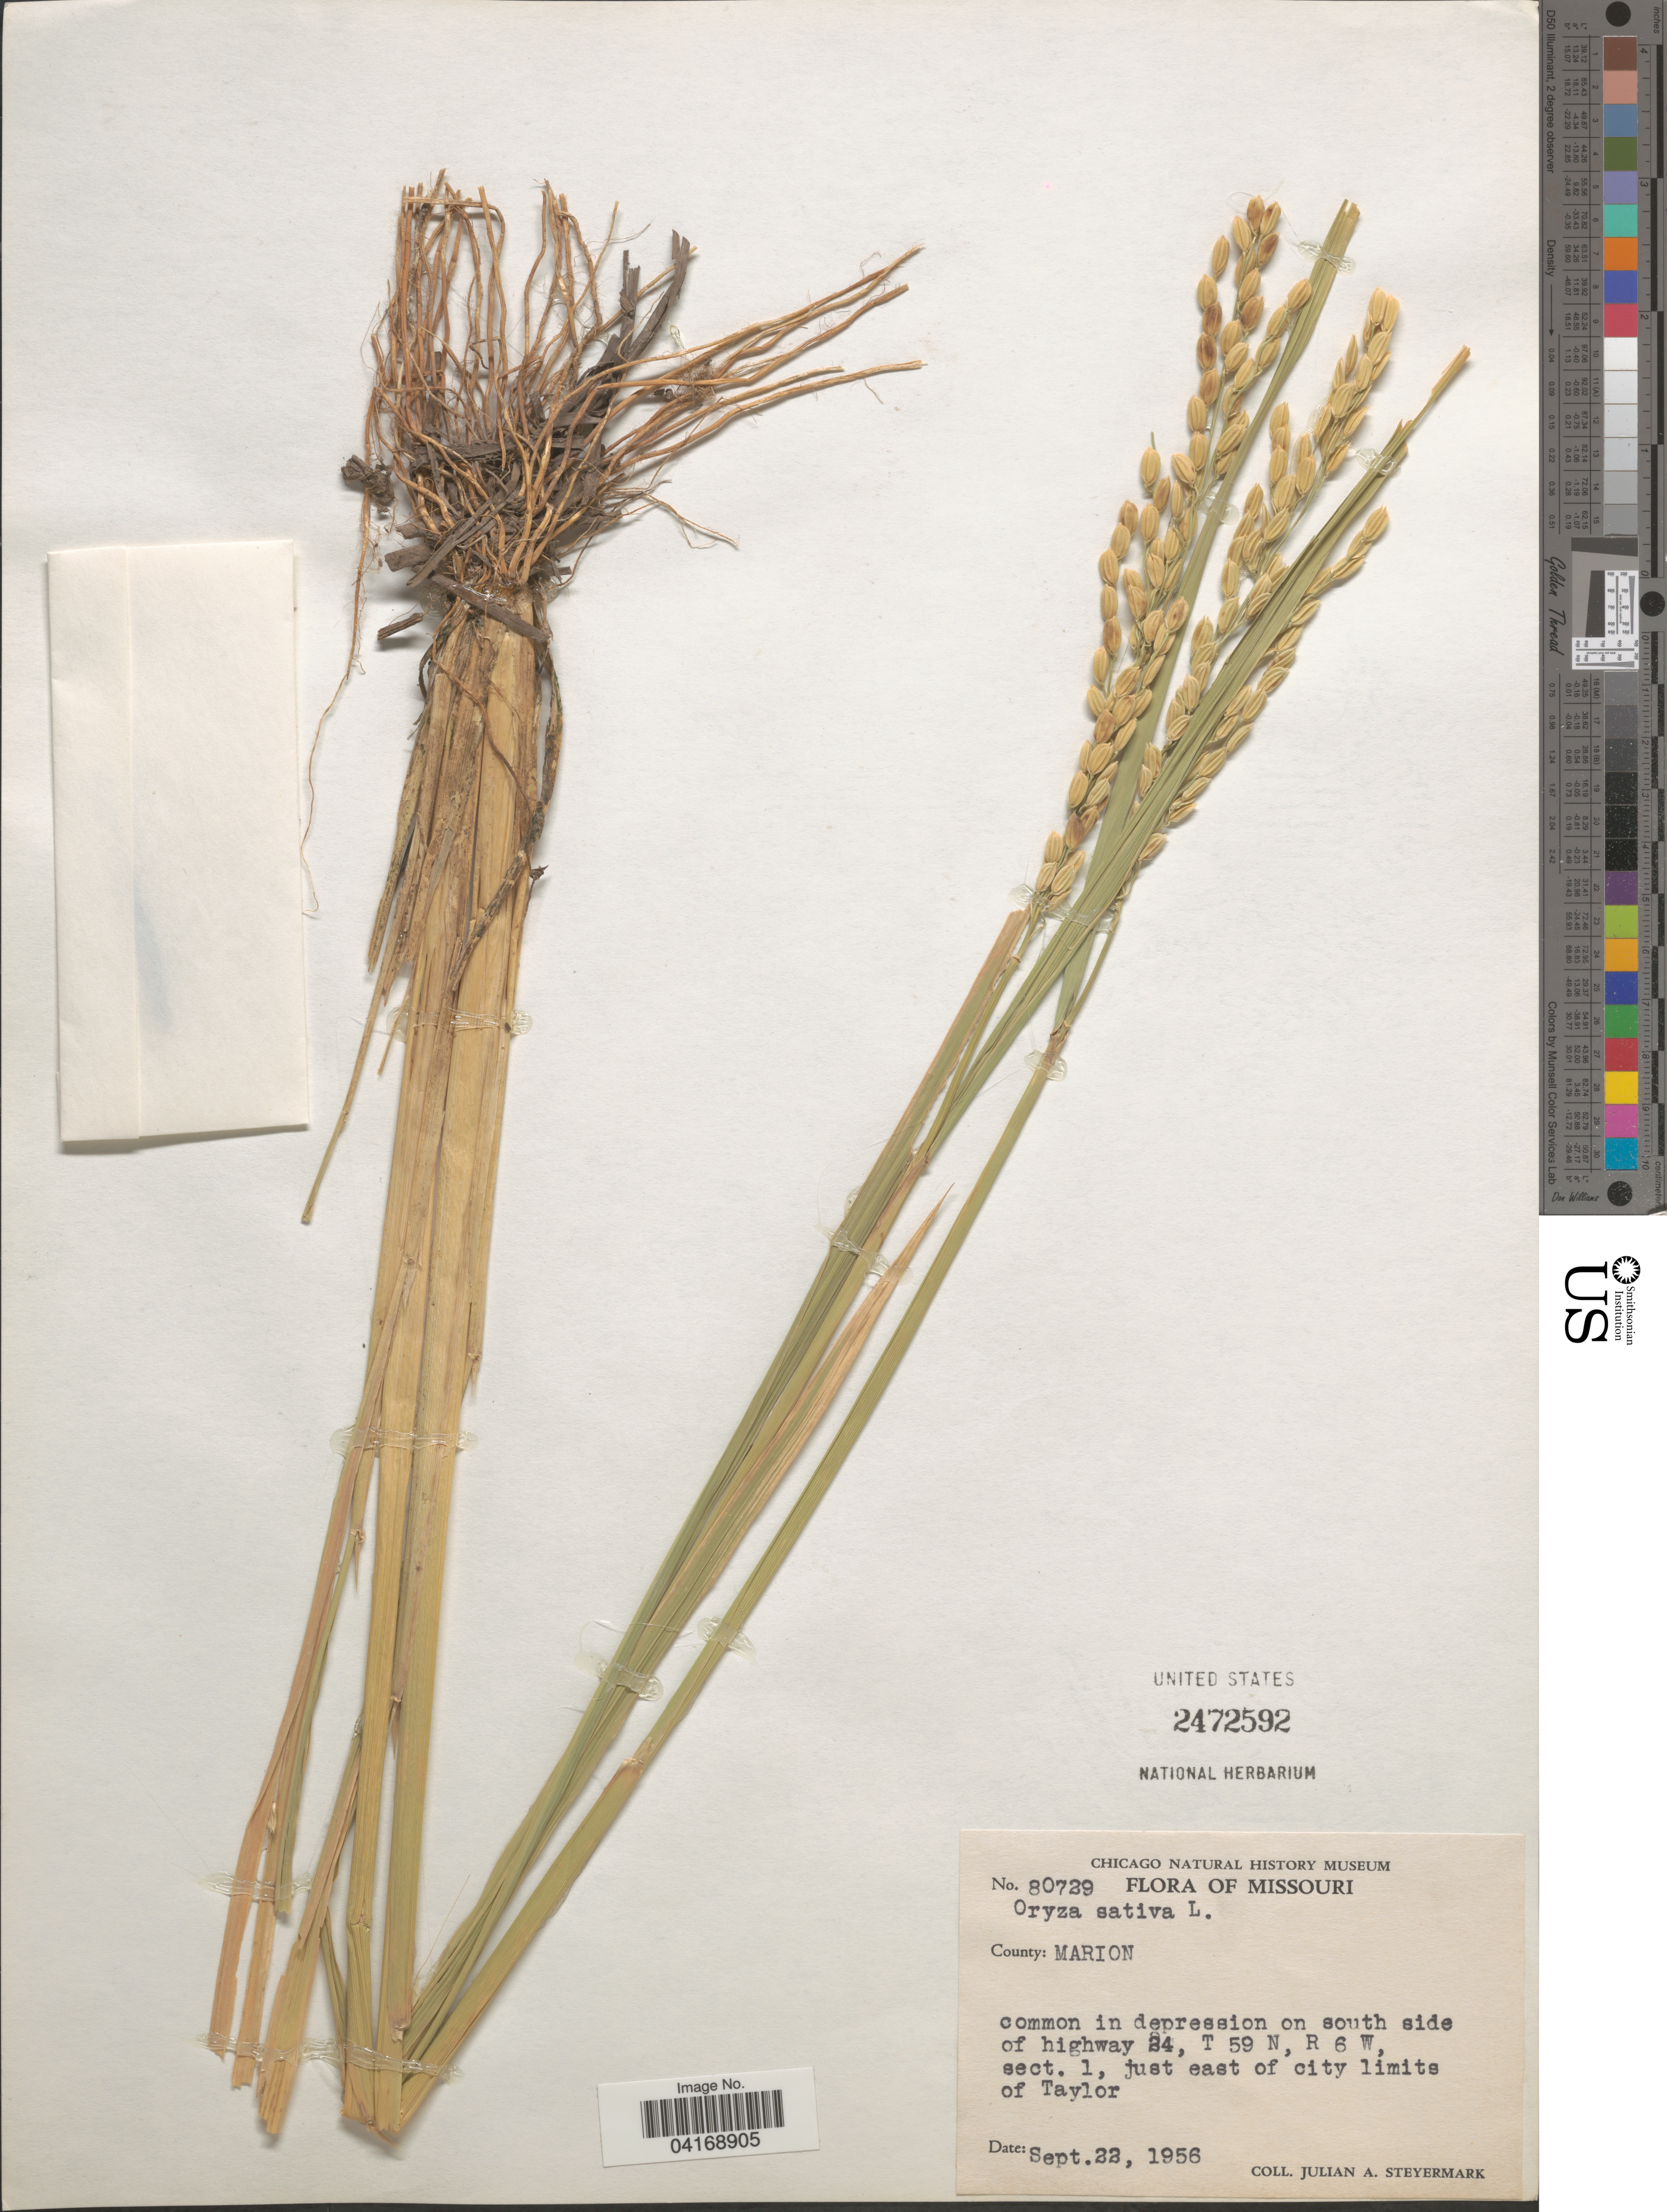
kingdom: Plantae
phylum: Tracheophyta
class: Liliopsida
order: Poales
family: Poaceae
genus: Oryza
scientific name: Oryza sativa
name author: L.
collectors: J. Steyermark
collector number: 80729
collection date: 1956-09-22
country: United States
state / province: Missouri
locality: County: Marion. On south side of highway 24, T 59 N, R 6 W, sect. 1, just east of city limits of Taylor.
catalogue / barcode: US 2472592